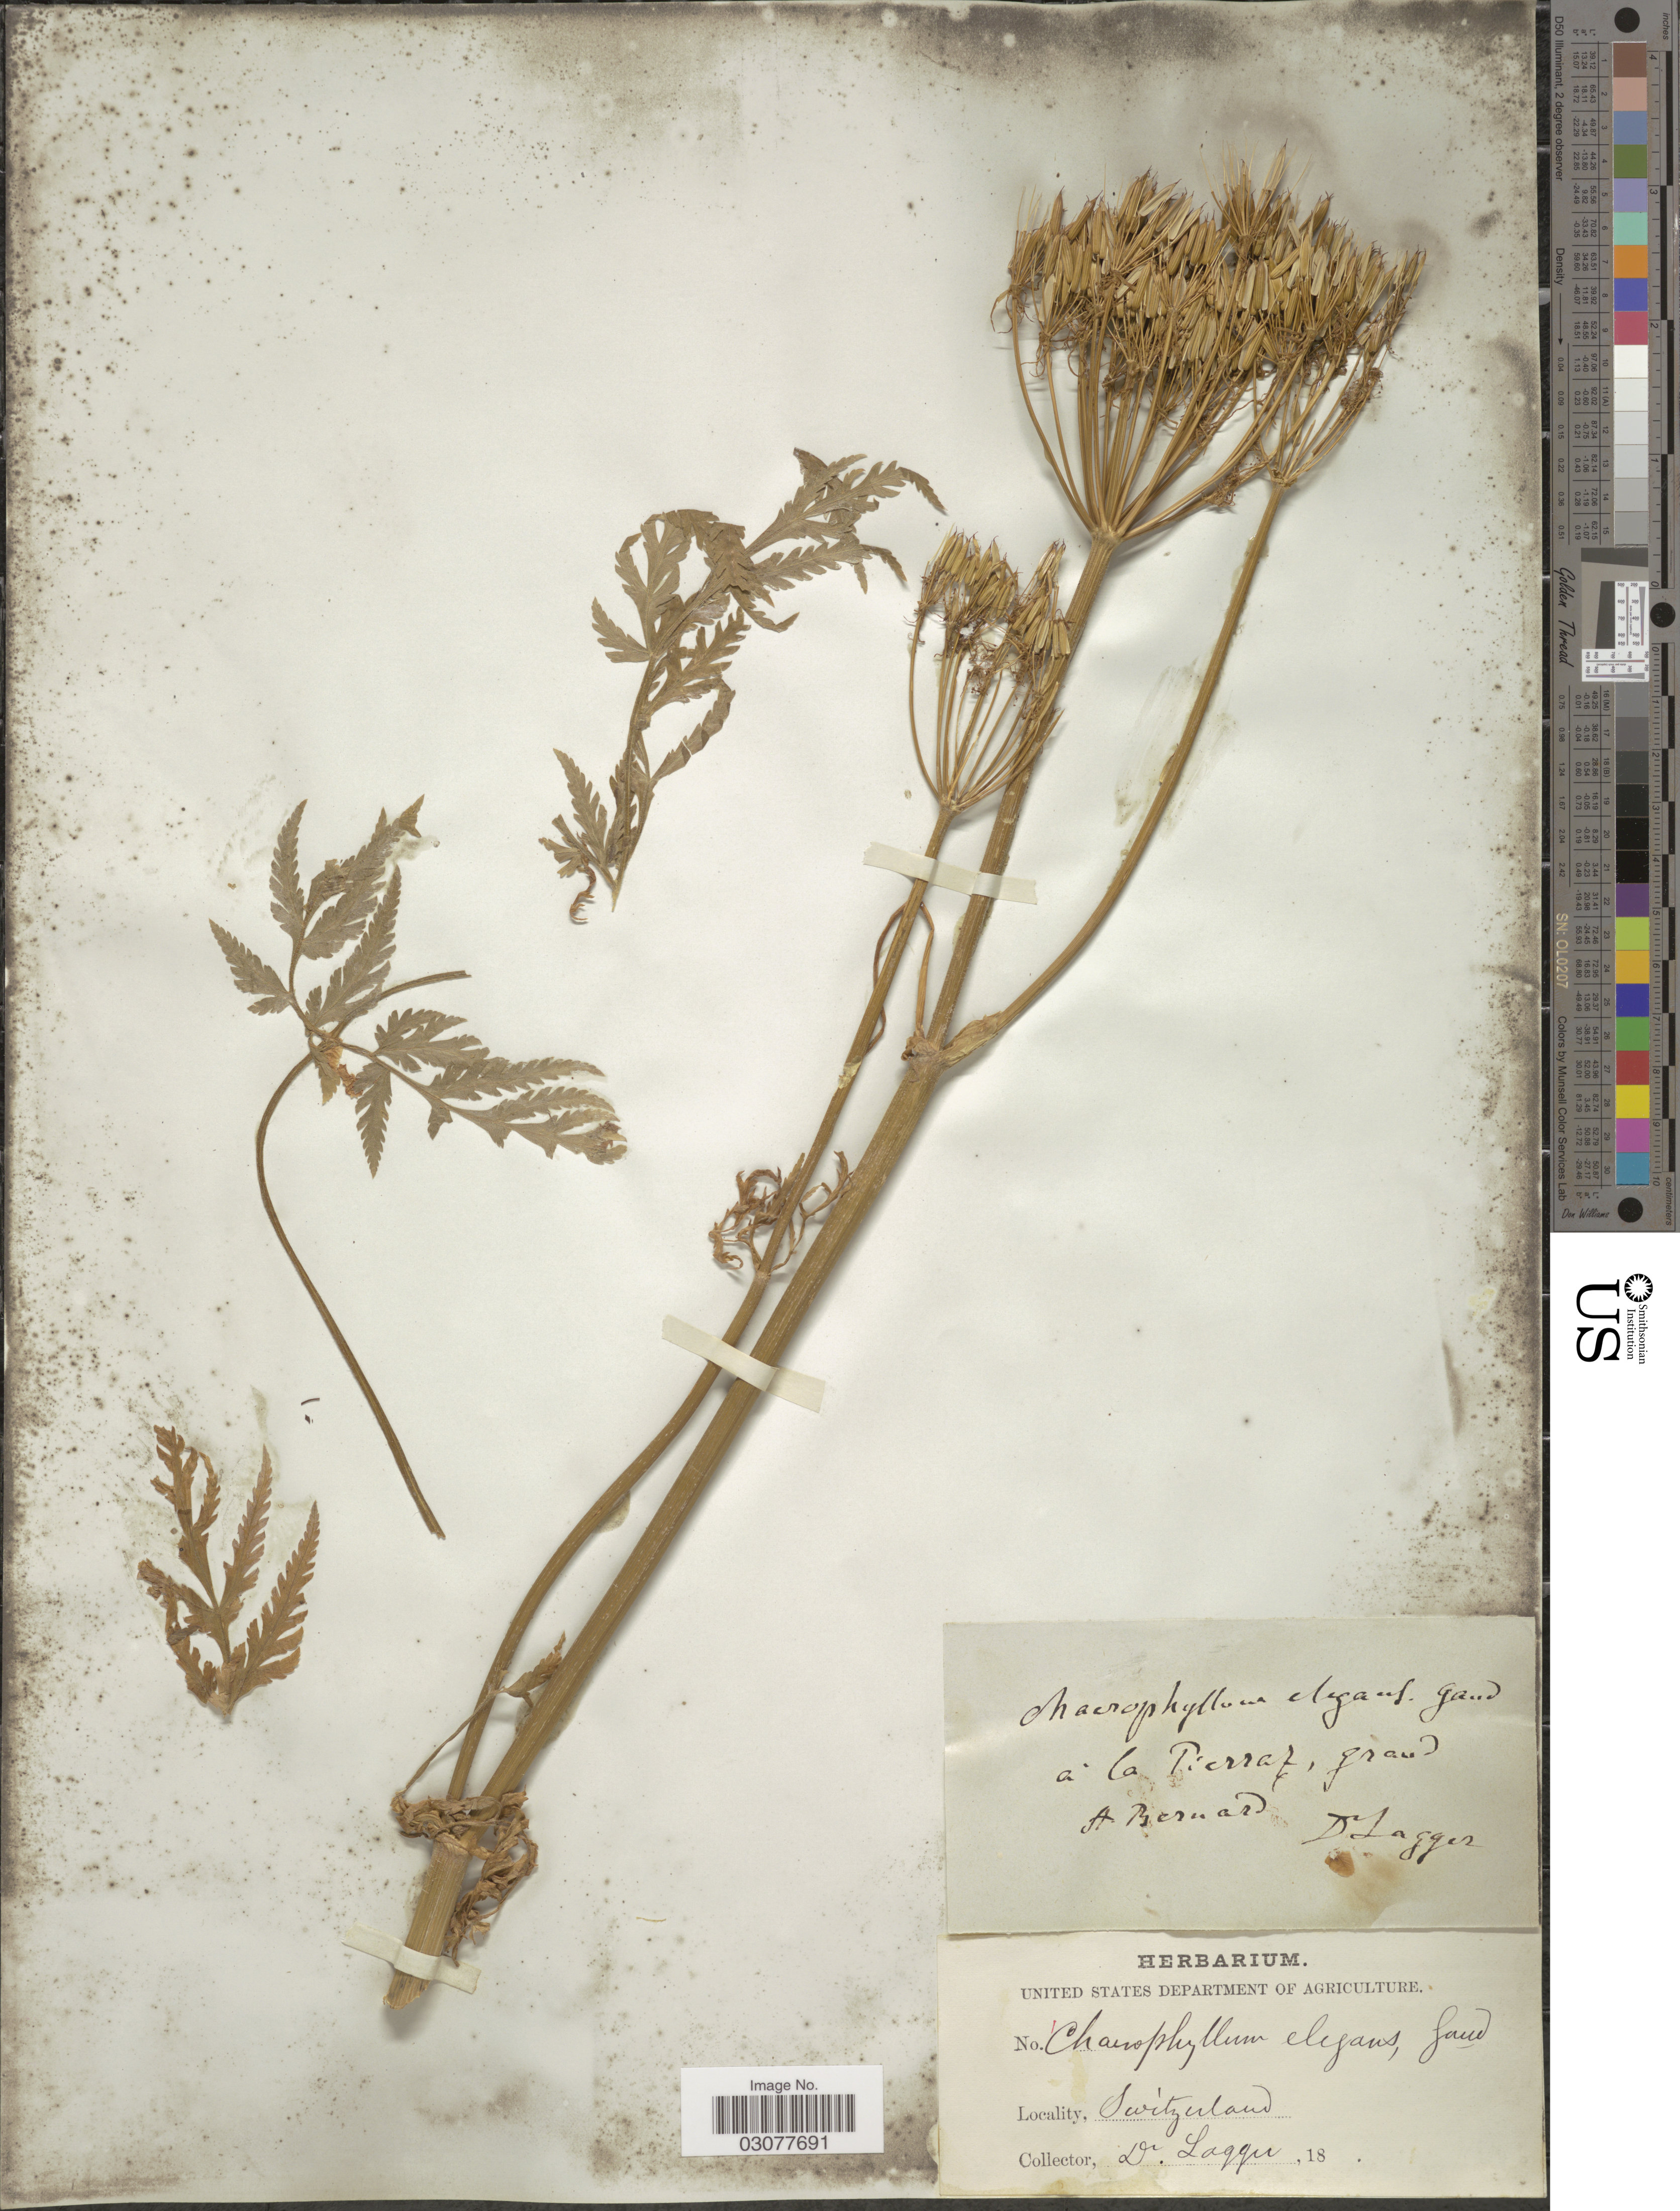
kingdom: Plantae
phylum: Tracheophyta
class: Magnoliopsida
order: Apiales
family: Apiaceae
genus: Chaerophyllum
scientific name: Chaerophyllum elegans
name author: Gaudin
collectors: F. J. Lagger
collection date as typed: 18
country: Switzerland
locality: Á la Pierraz, grand A Bernard.